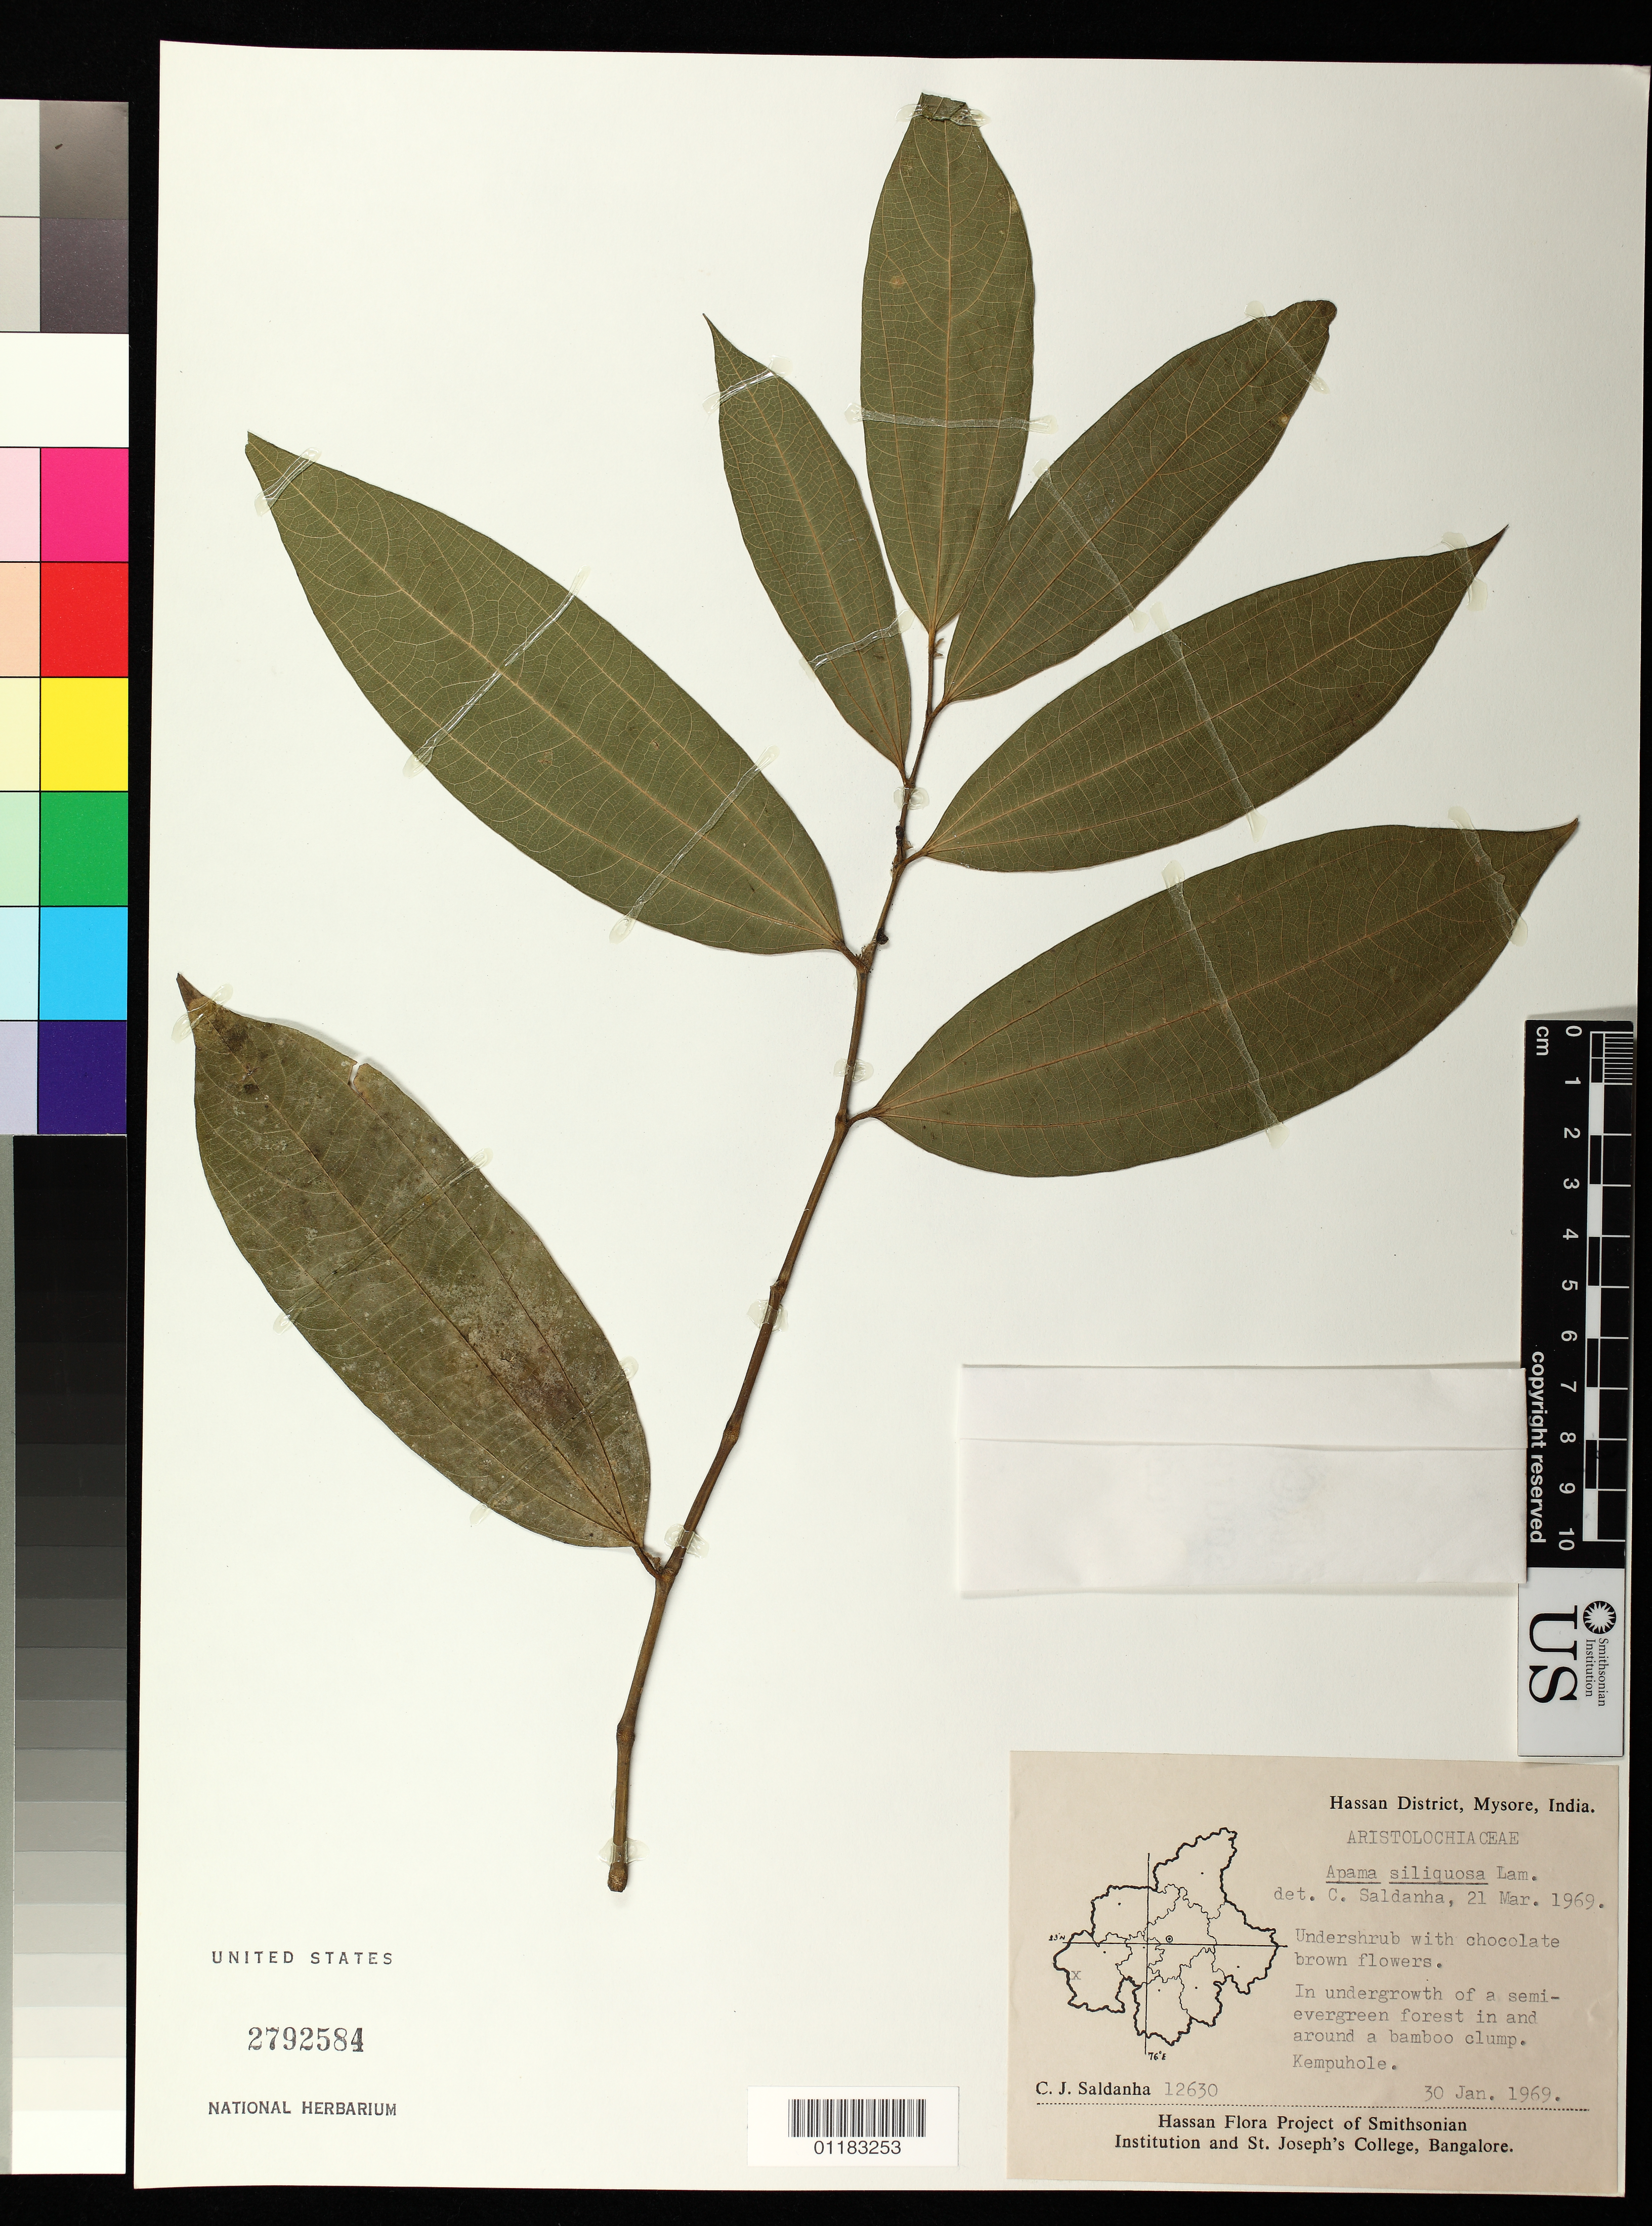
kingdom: Plantae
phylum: Tracheophyta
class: Magnoliopsida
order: Piperales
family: Aristolochiaceae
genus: Thottea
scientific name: Thottea siliquosa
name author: (Lam.) Ding Hou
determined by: Strong, Mark T., (BOT), Smithsonian Institution - National Museum of Natural History (UNITED STATES)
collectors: C. J. Saldanha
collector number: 12630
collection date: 1969-01-30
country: India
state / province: Karnataka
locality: Hassan District, Kempuhole.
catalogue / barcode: US 2792584